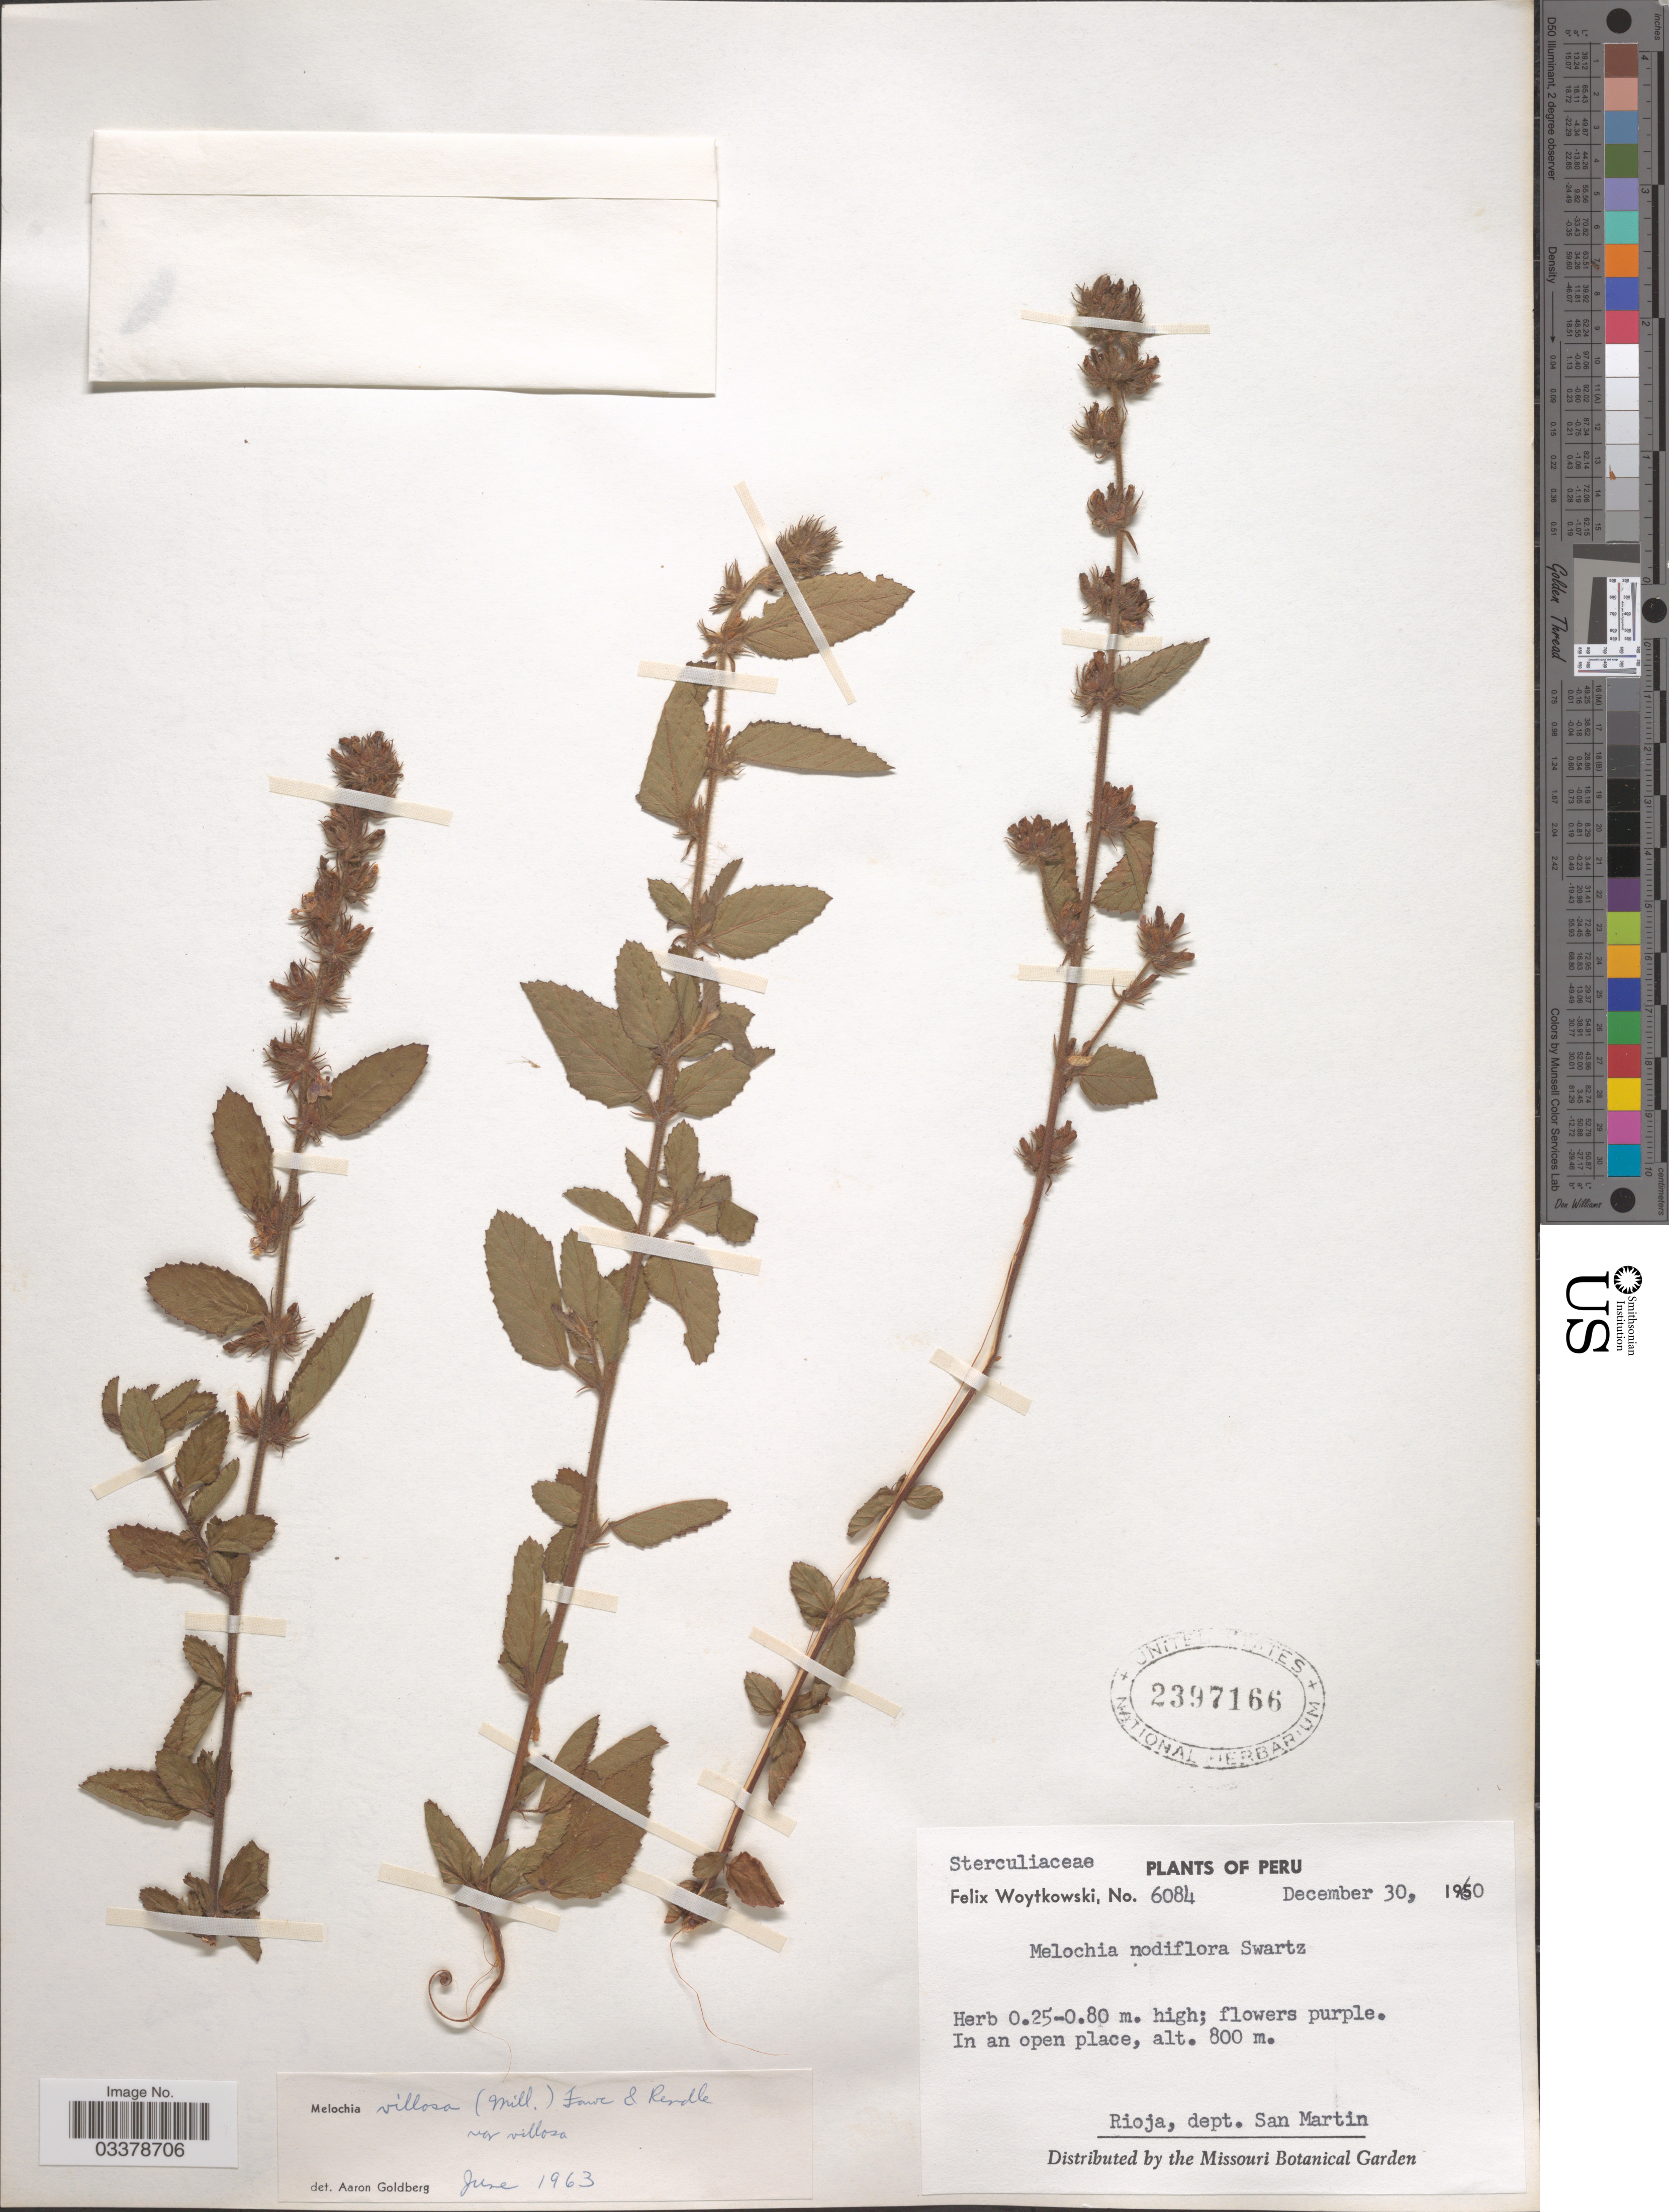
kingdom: Plantae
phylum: Tracheophyta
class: Magnoliopsida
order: Malvales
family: Malvaceae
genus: Melochia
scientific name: Melochia spicata var. spicata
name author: (L.) Fryxell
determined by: Dorr, L. J., (BOT), Smithsonian Institution - National Museum of Natural History (UNITED STATES)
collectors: F. Woytkowski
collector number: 6084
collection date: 1960-12-30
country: Peru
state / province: San Martín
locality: Rioja, dept. San Martin.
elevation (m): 800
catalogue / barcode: US 2397166